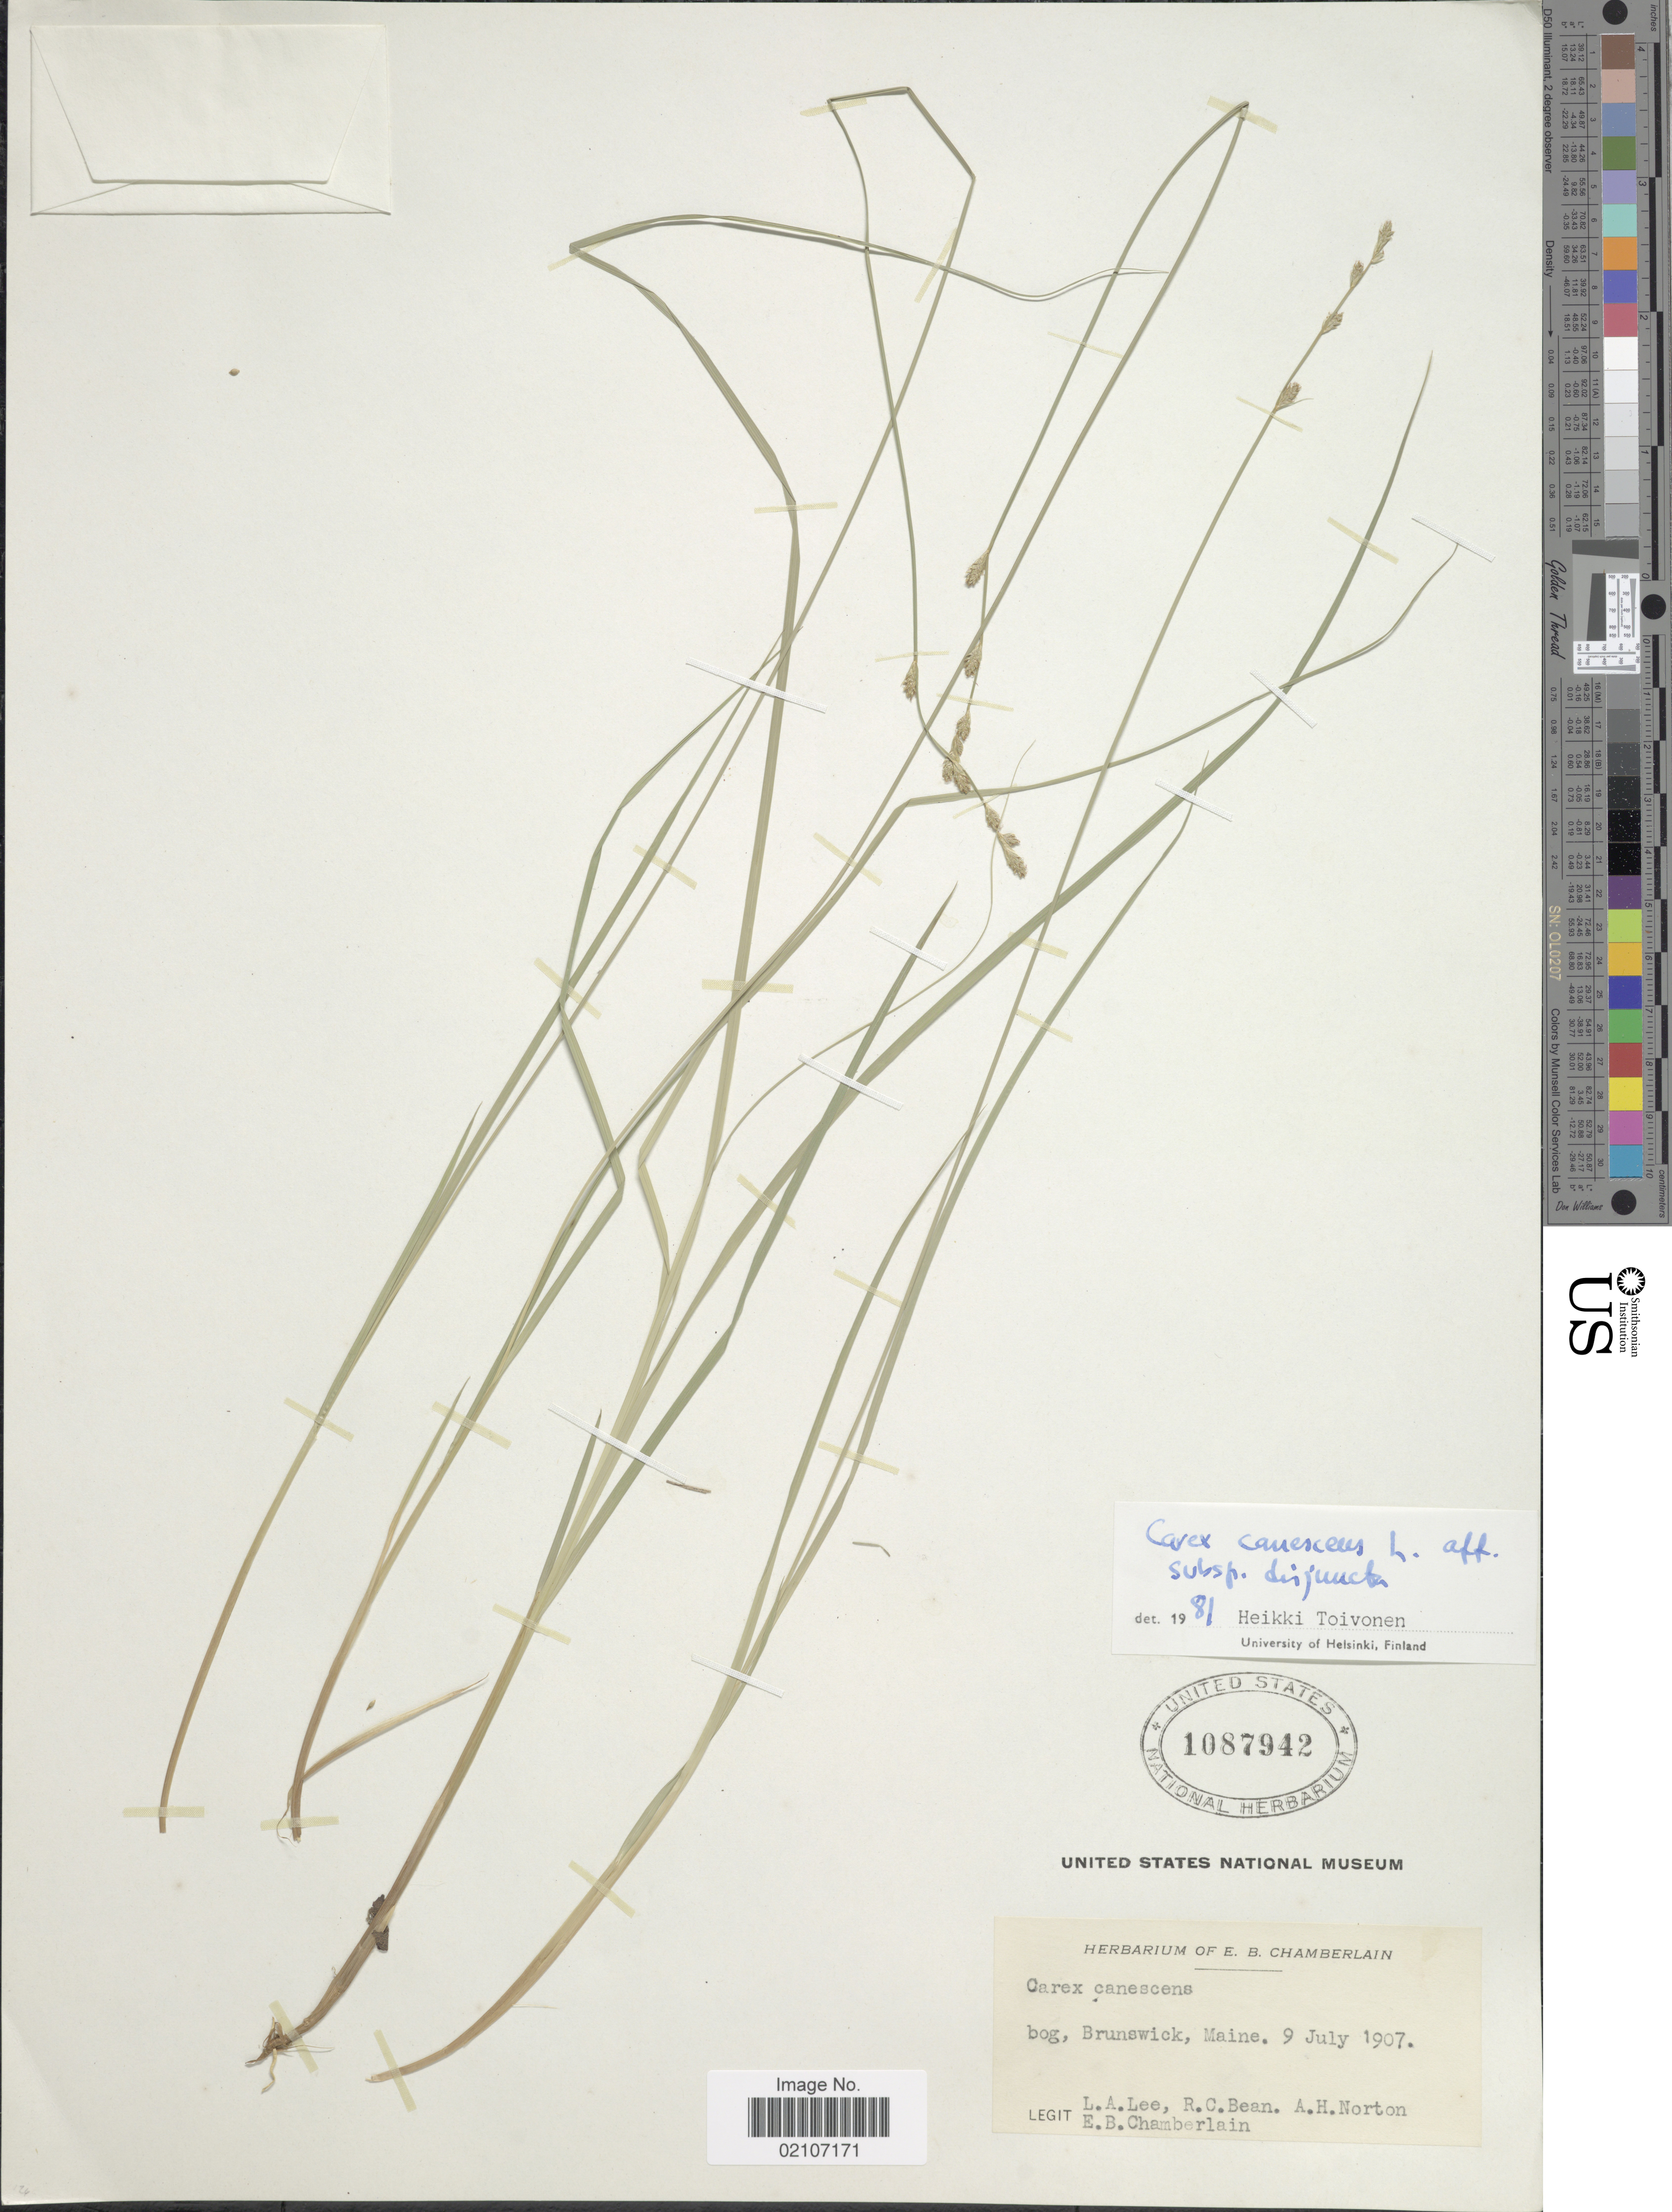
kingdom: Plantae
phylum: Tracheophyta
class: Liliopsida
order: Poales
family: Cyperaceae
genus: Carex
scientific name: Carex canescens var. disjuncta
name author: Fernald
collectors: L. Lee, R. Bean, A. Norton & E. Chamberlain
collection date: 1907-07-09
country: United States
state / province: Maine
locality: Bog, Brunswick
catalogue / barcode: US 1087942